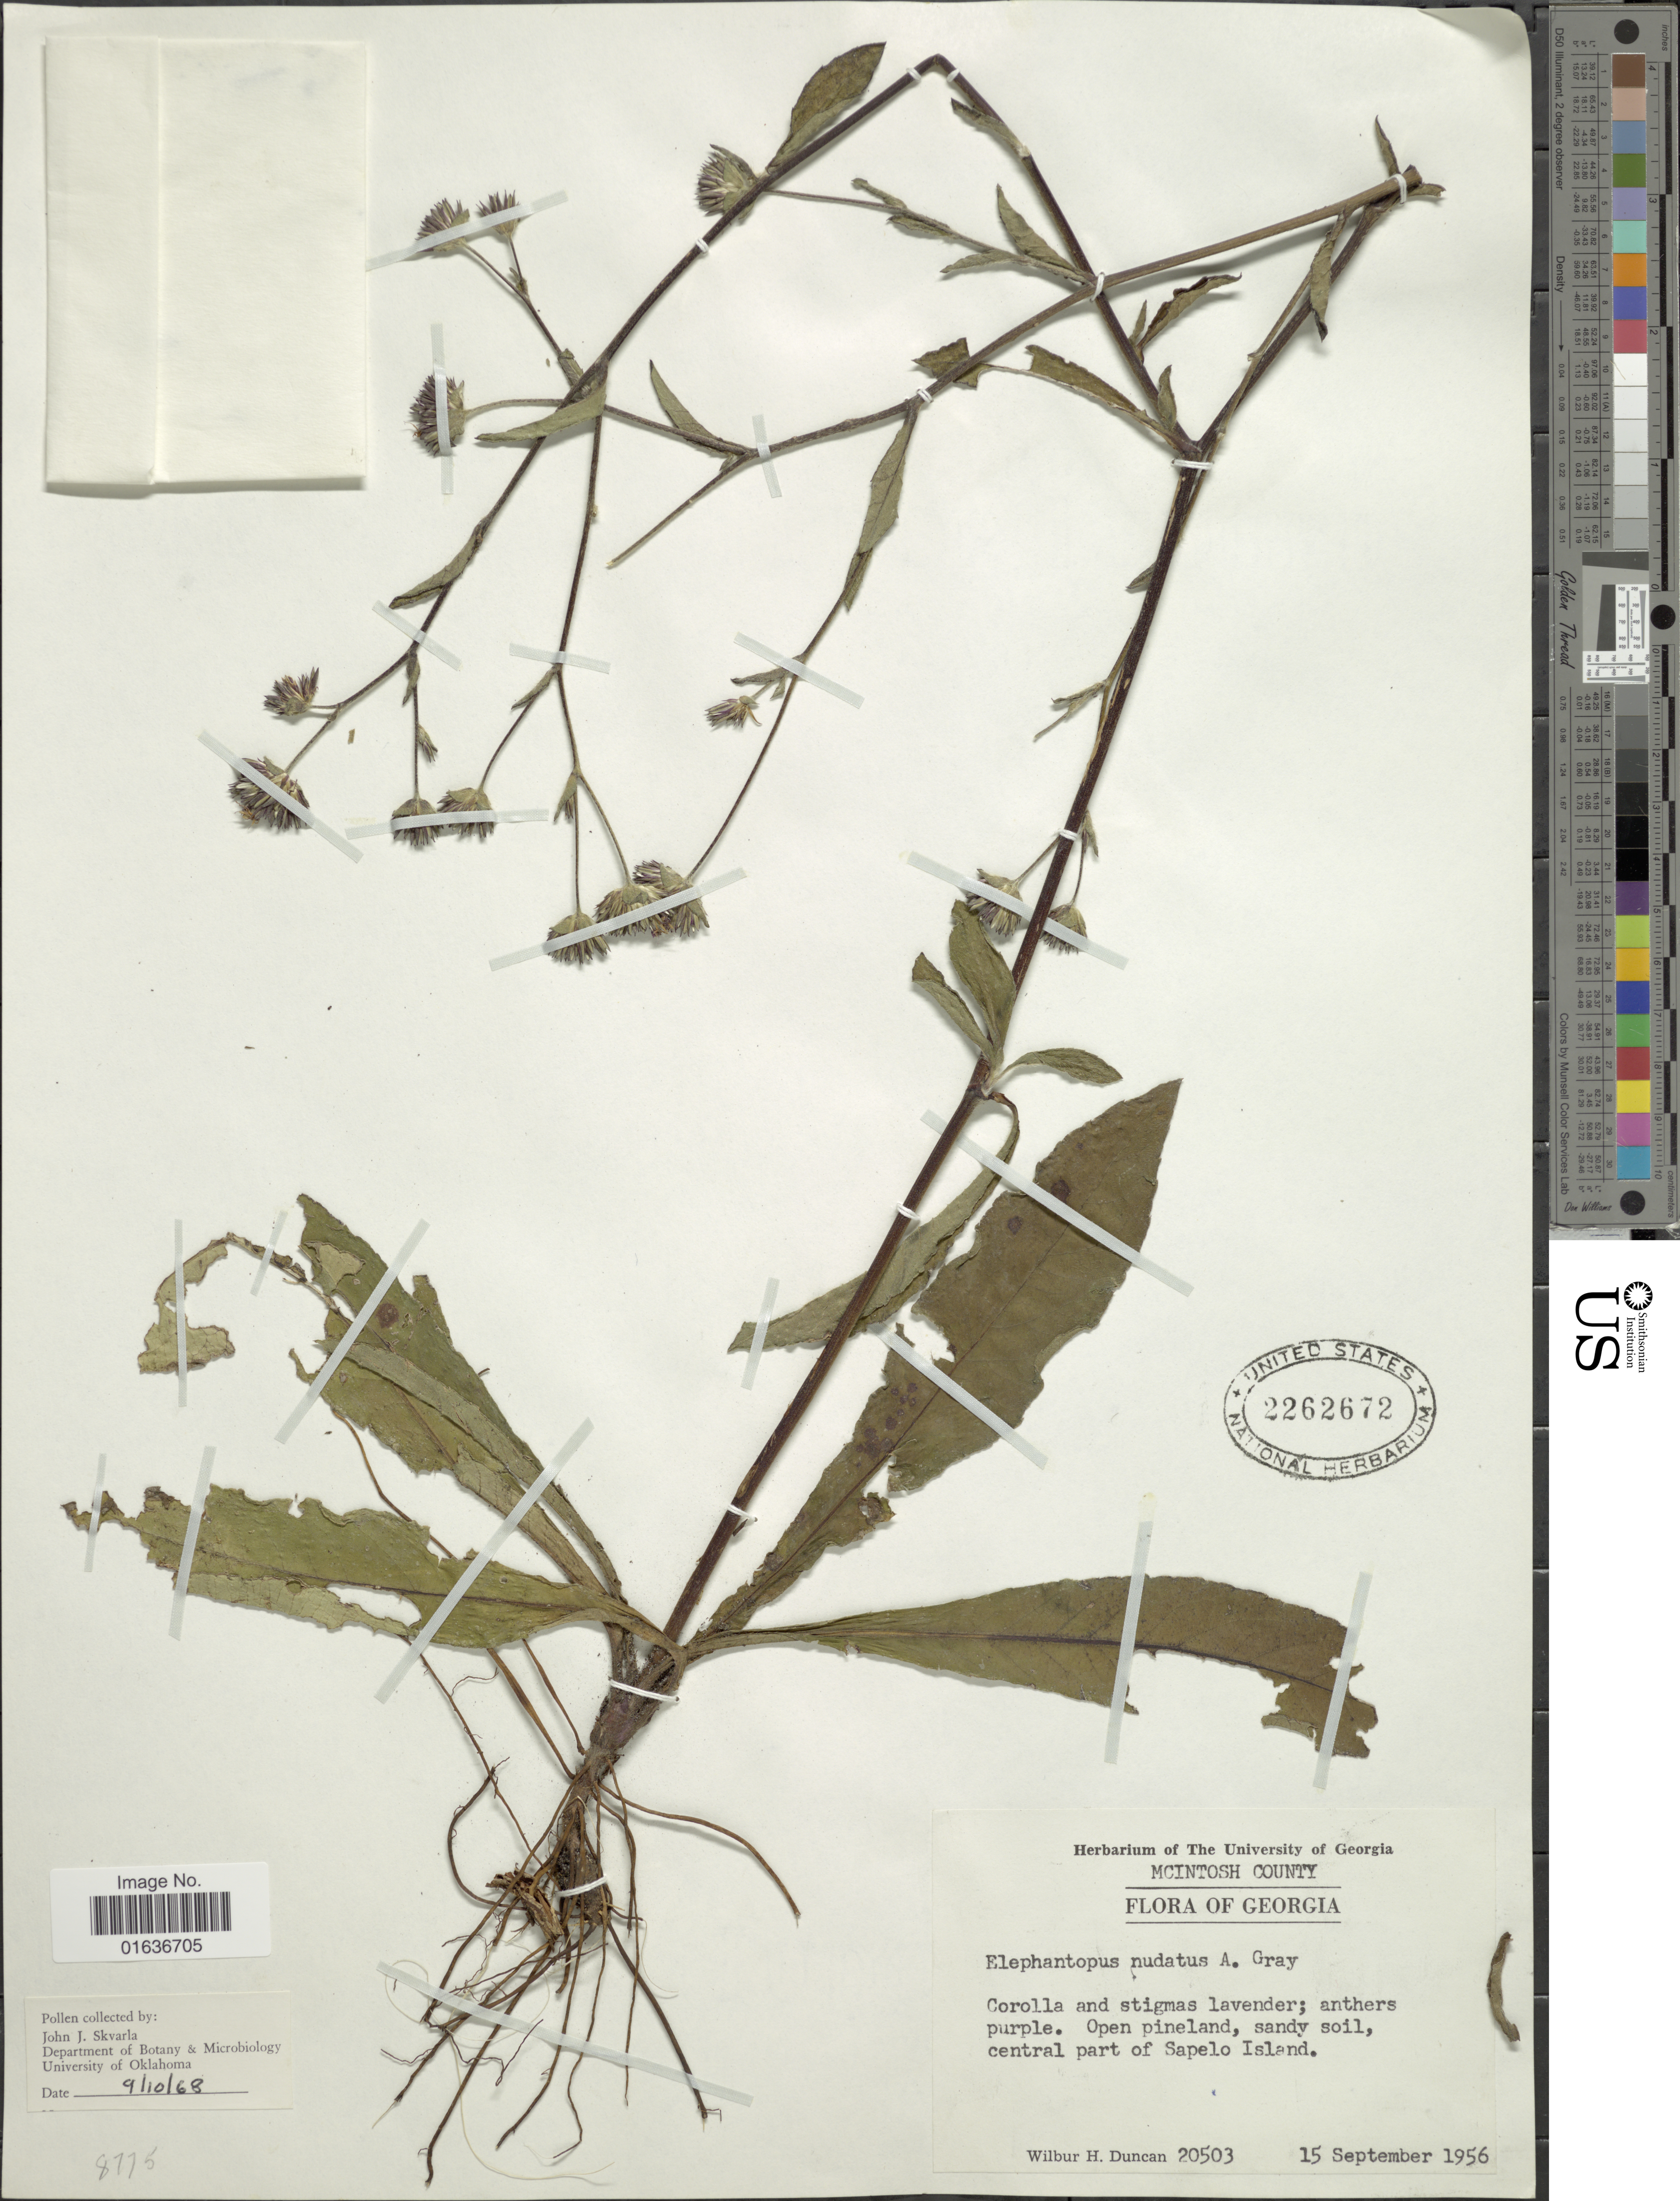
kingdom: Plantae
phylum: Tracheophyta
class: Magnoliopsida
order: Asterales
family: Asteraceae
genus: Elephantopus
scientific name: Elephantopus nudatus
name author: A. Gray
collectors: W. H. Duncan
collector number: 20503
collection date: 1956-09-15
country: United States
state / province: Georgia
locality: Mcintosh County, Open pineland, sandy soil, central part of Sapelo Island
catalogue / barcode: US 2262672